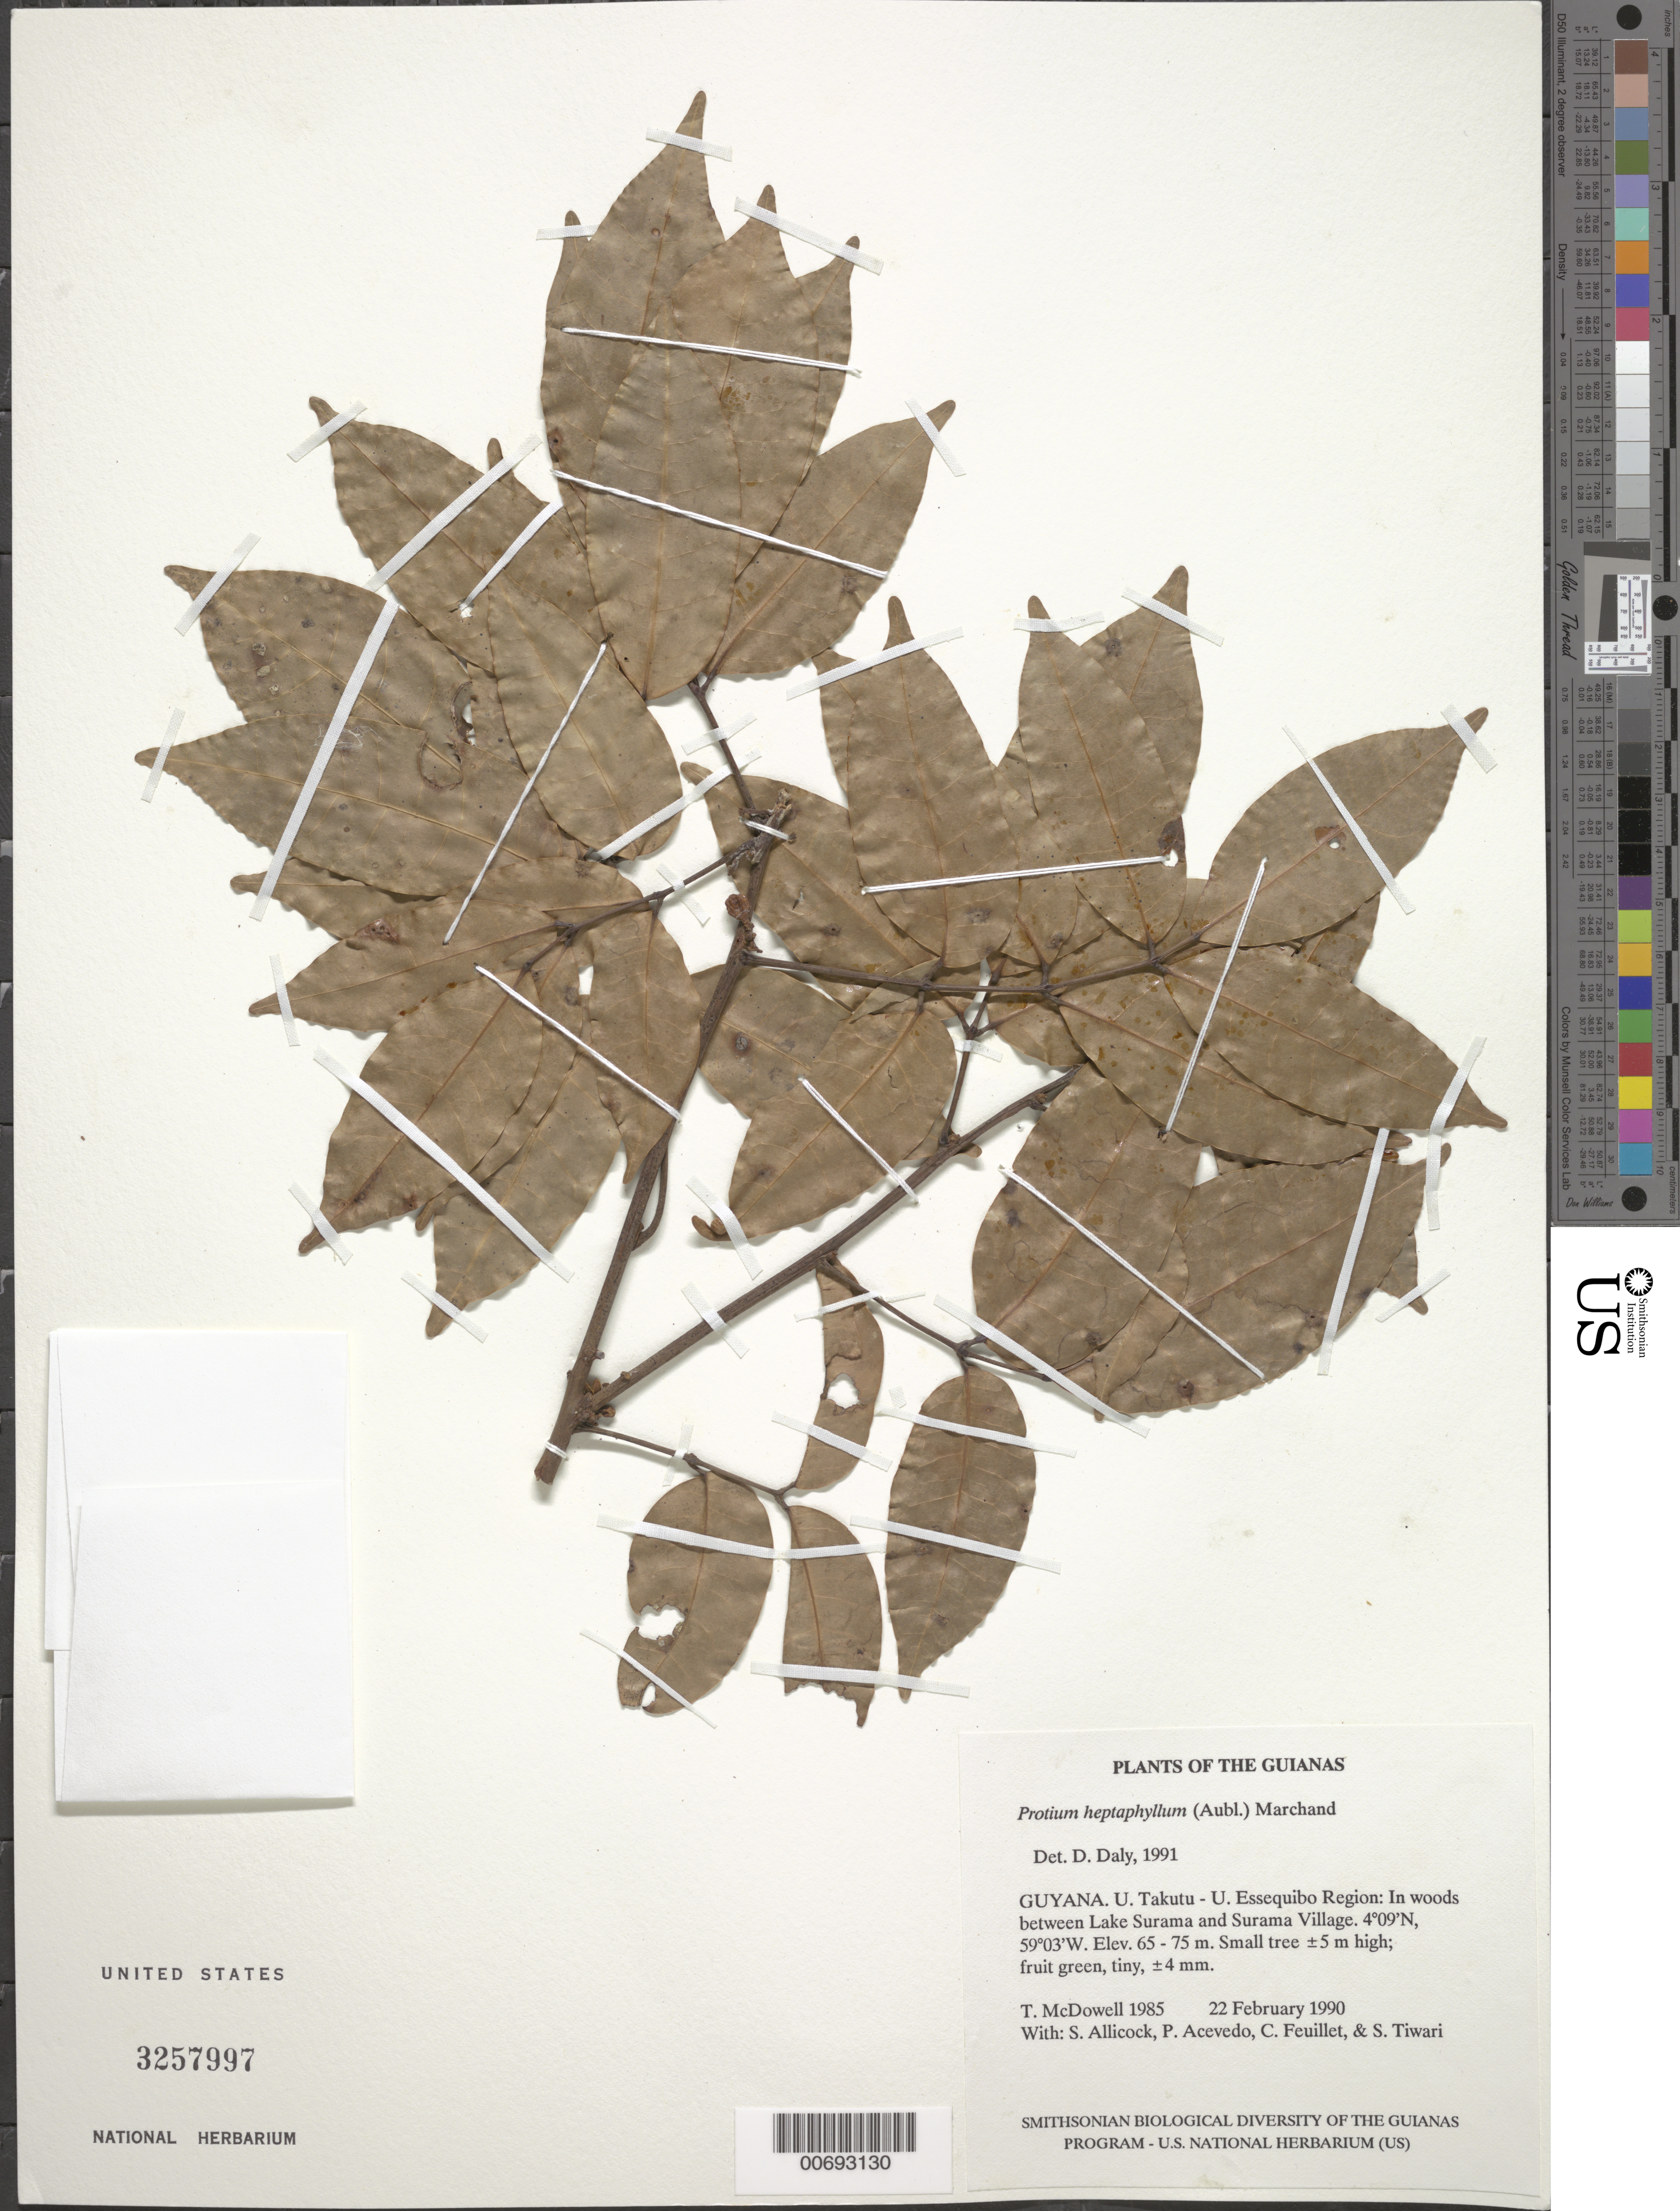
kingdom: Plantae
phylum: Tracheophyta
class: Magnoliopsida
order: Sapindales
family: Burseraceae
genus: Protium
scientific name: Protium heptaphyllum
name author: (Aubl.) Marchand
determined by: Daly, D. C.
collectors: T. McDowell, S. Allicock, P. Acevedo-Rodr., C. Feuillet & S. Tiwari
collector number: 1985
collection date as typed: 22 February 1990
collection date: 1990-02-22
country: Guyana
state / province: U. Takutu-U. Essequibo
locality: Between Lake Surama and Surama Village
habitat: Woods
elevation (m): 65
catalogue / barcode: US 3257997